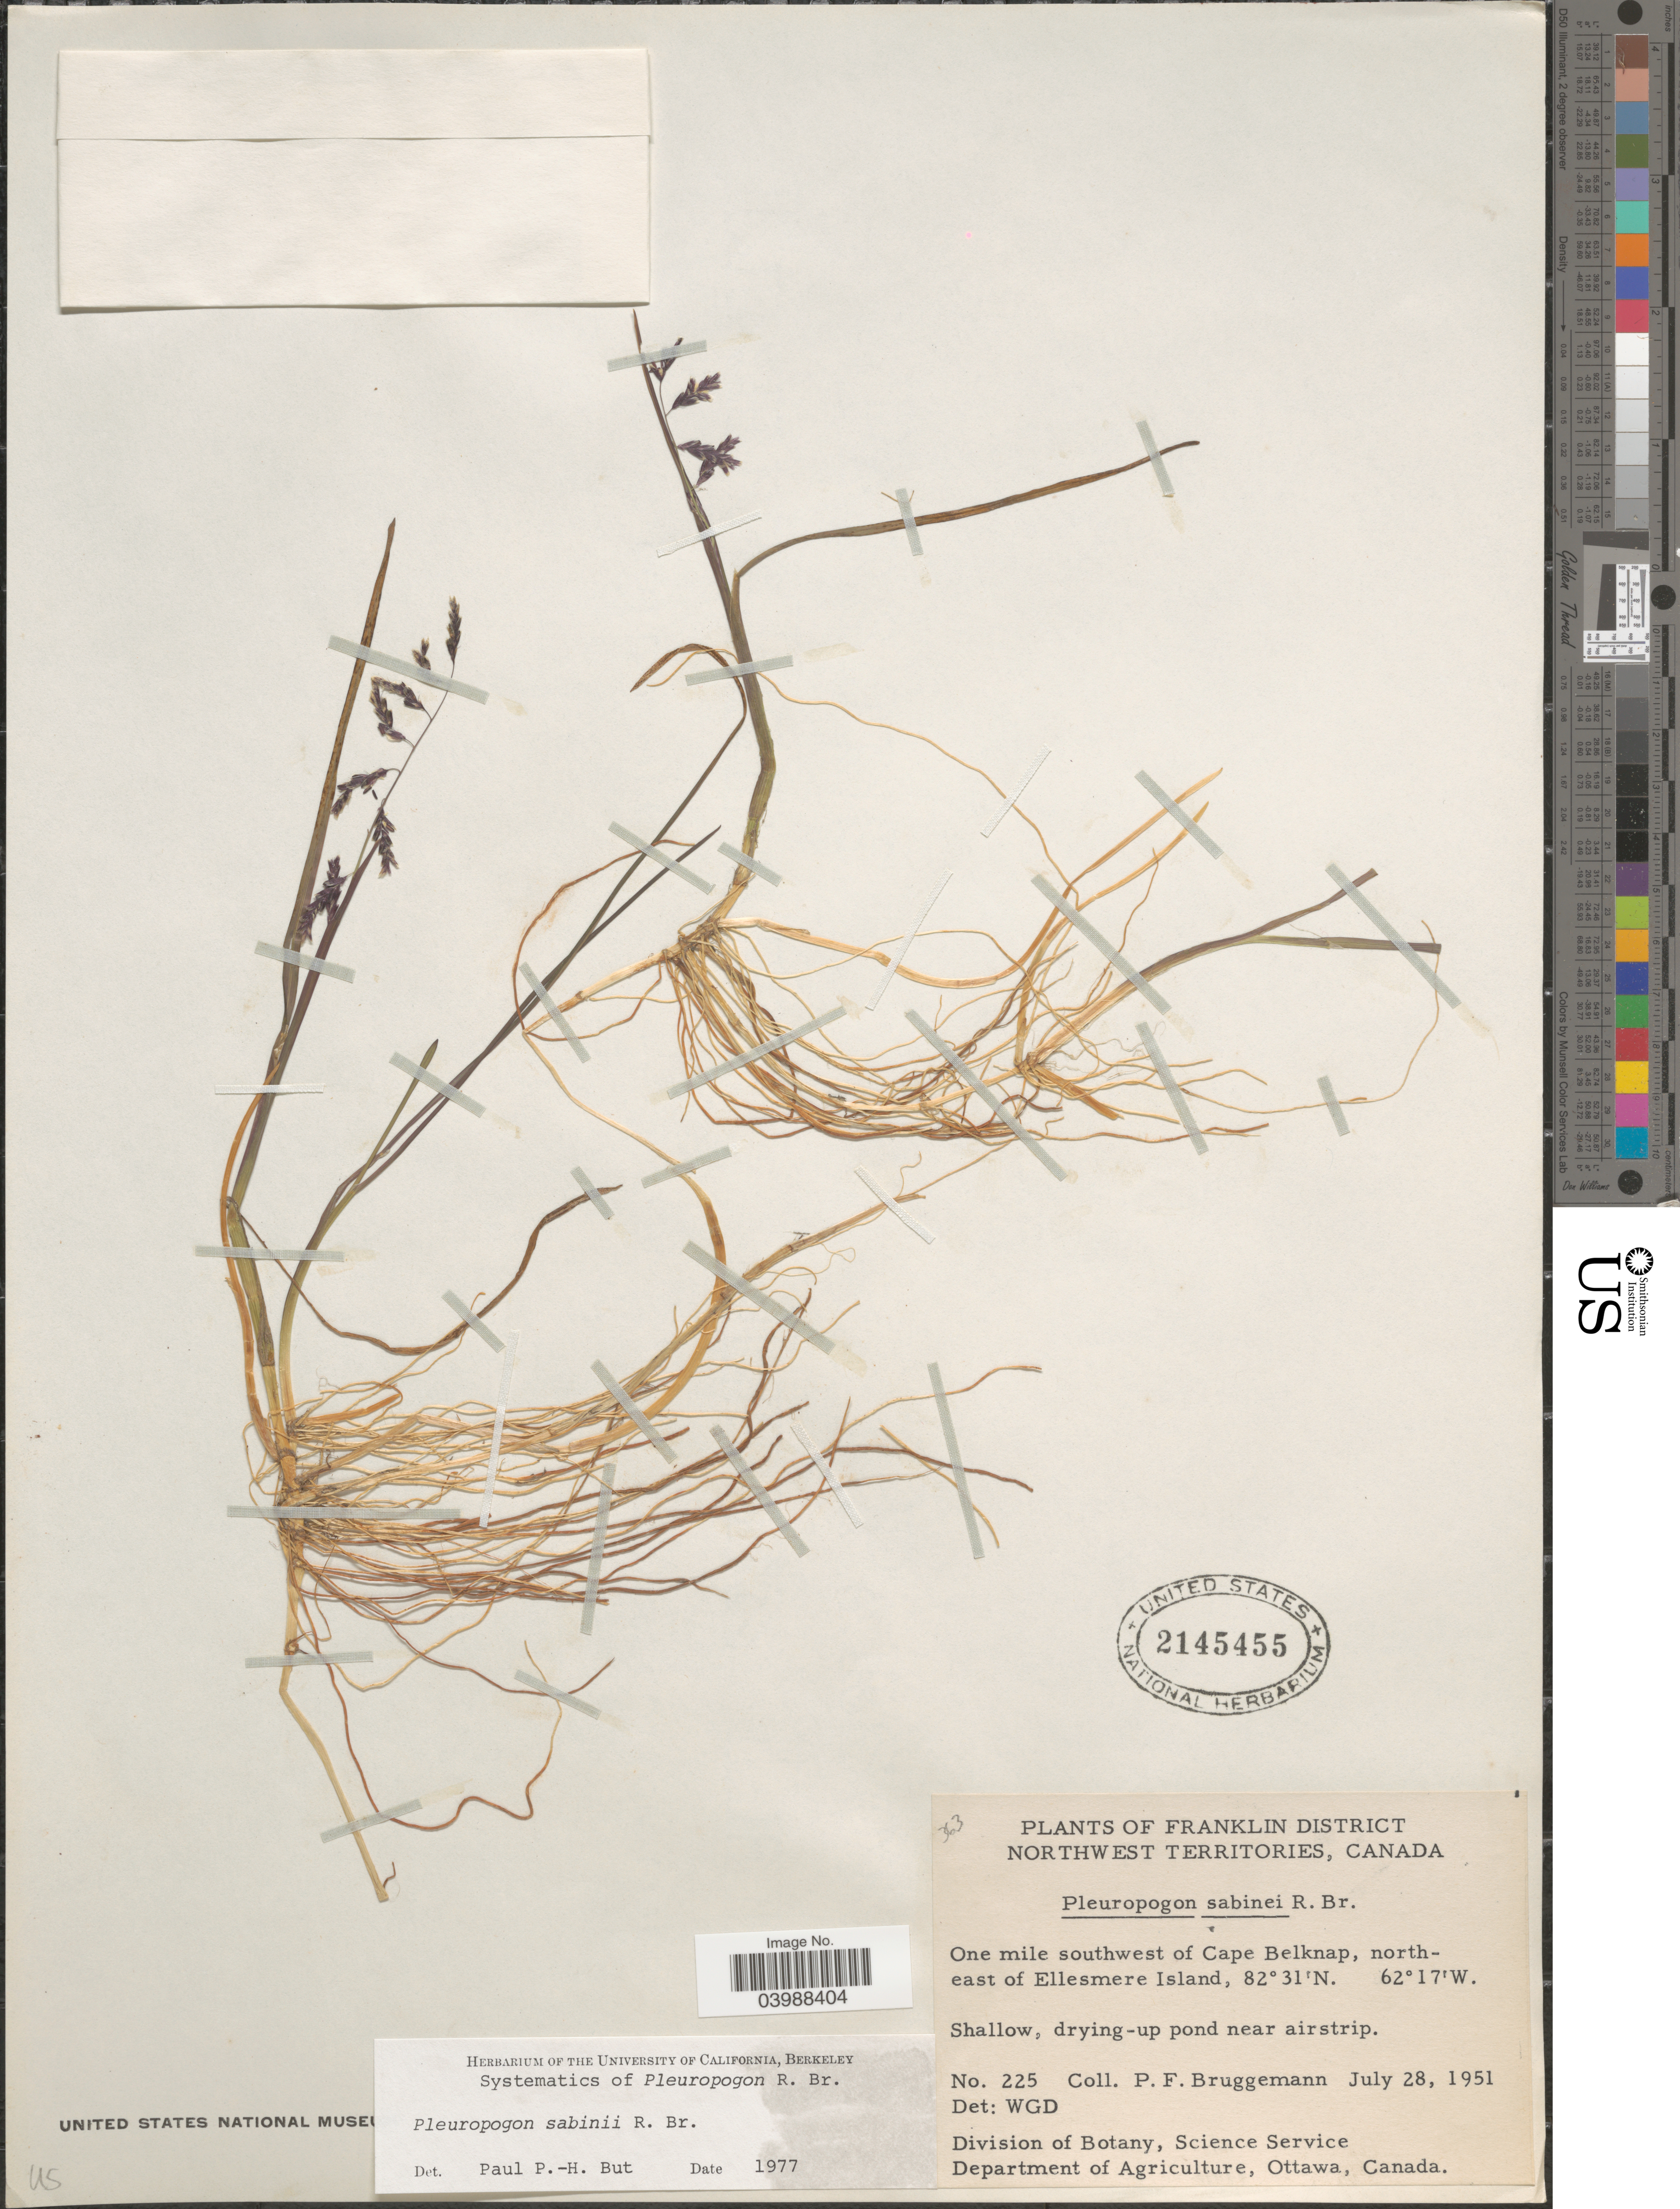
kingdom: Plantae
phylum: Tracheophyta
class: Liliopsida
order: Poales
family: Poaceae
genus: Pleuropogon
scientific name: Pleuropogon sabinei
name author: R. Br.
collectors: P. Bruggemann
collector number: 225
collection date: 1951-07-28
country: Canada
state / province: Northwest Territories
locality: Franklin District. One mile southwest of Cape Belknap, north-east of Ellesmere Island.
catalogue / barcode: US 2145455